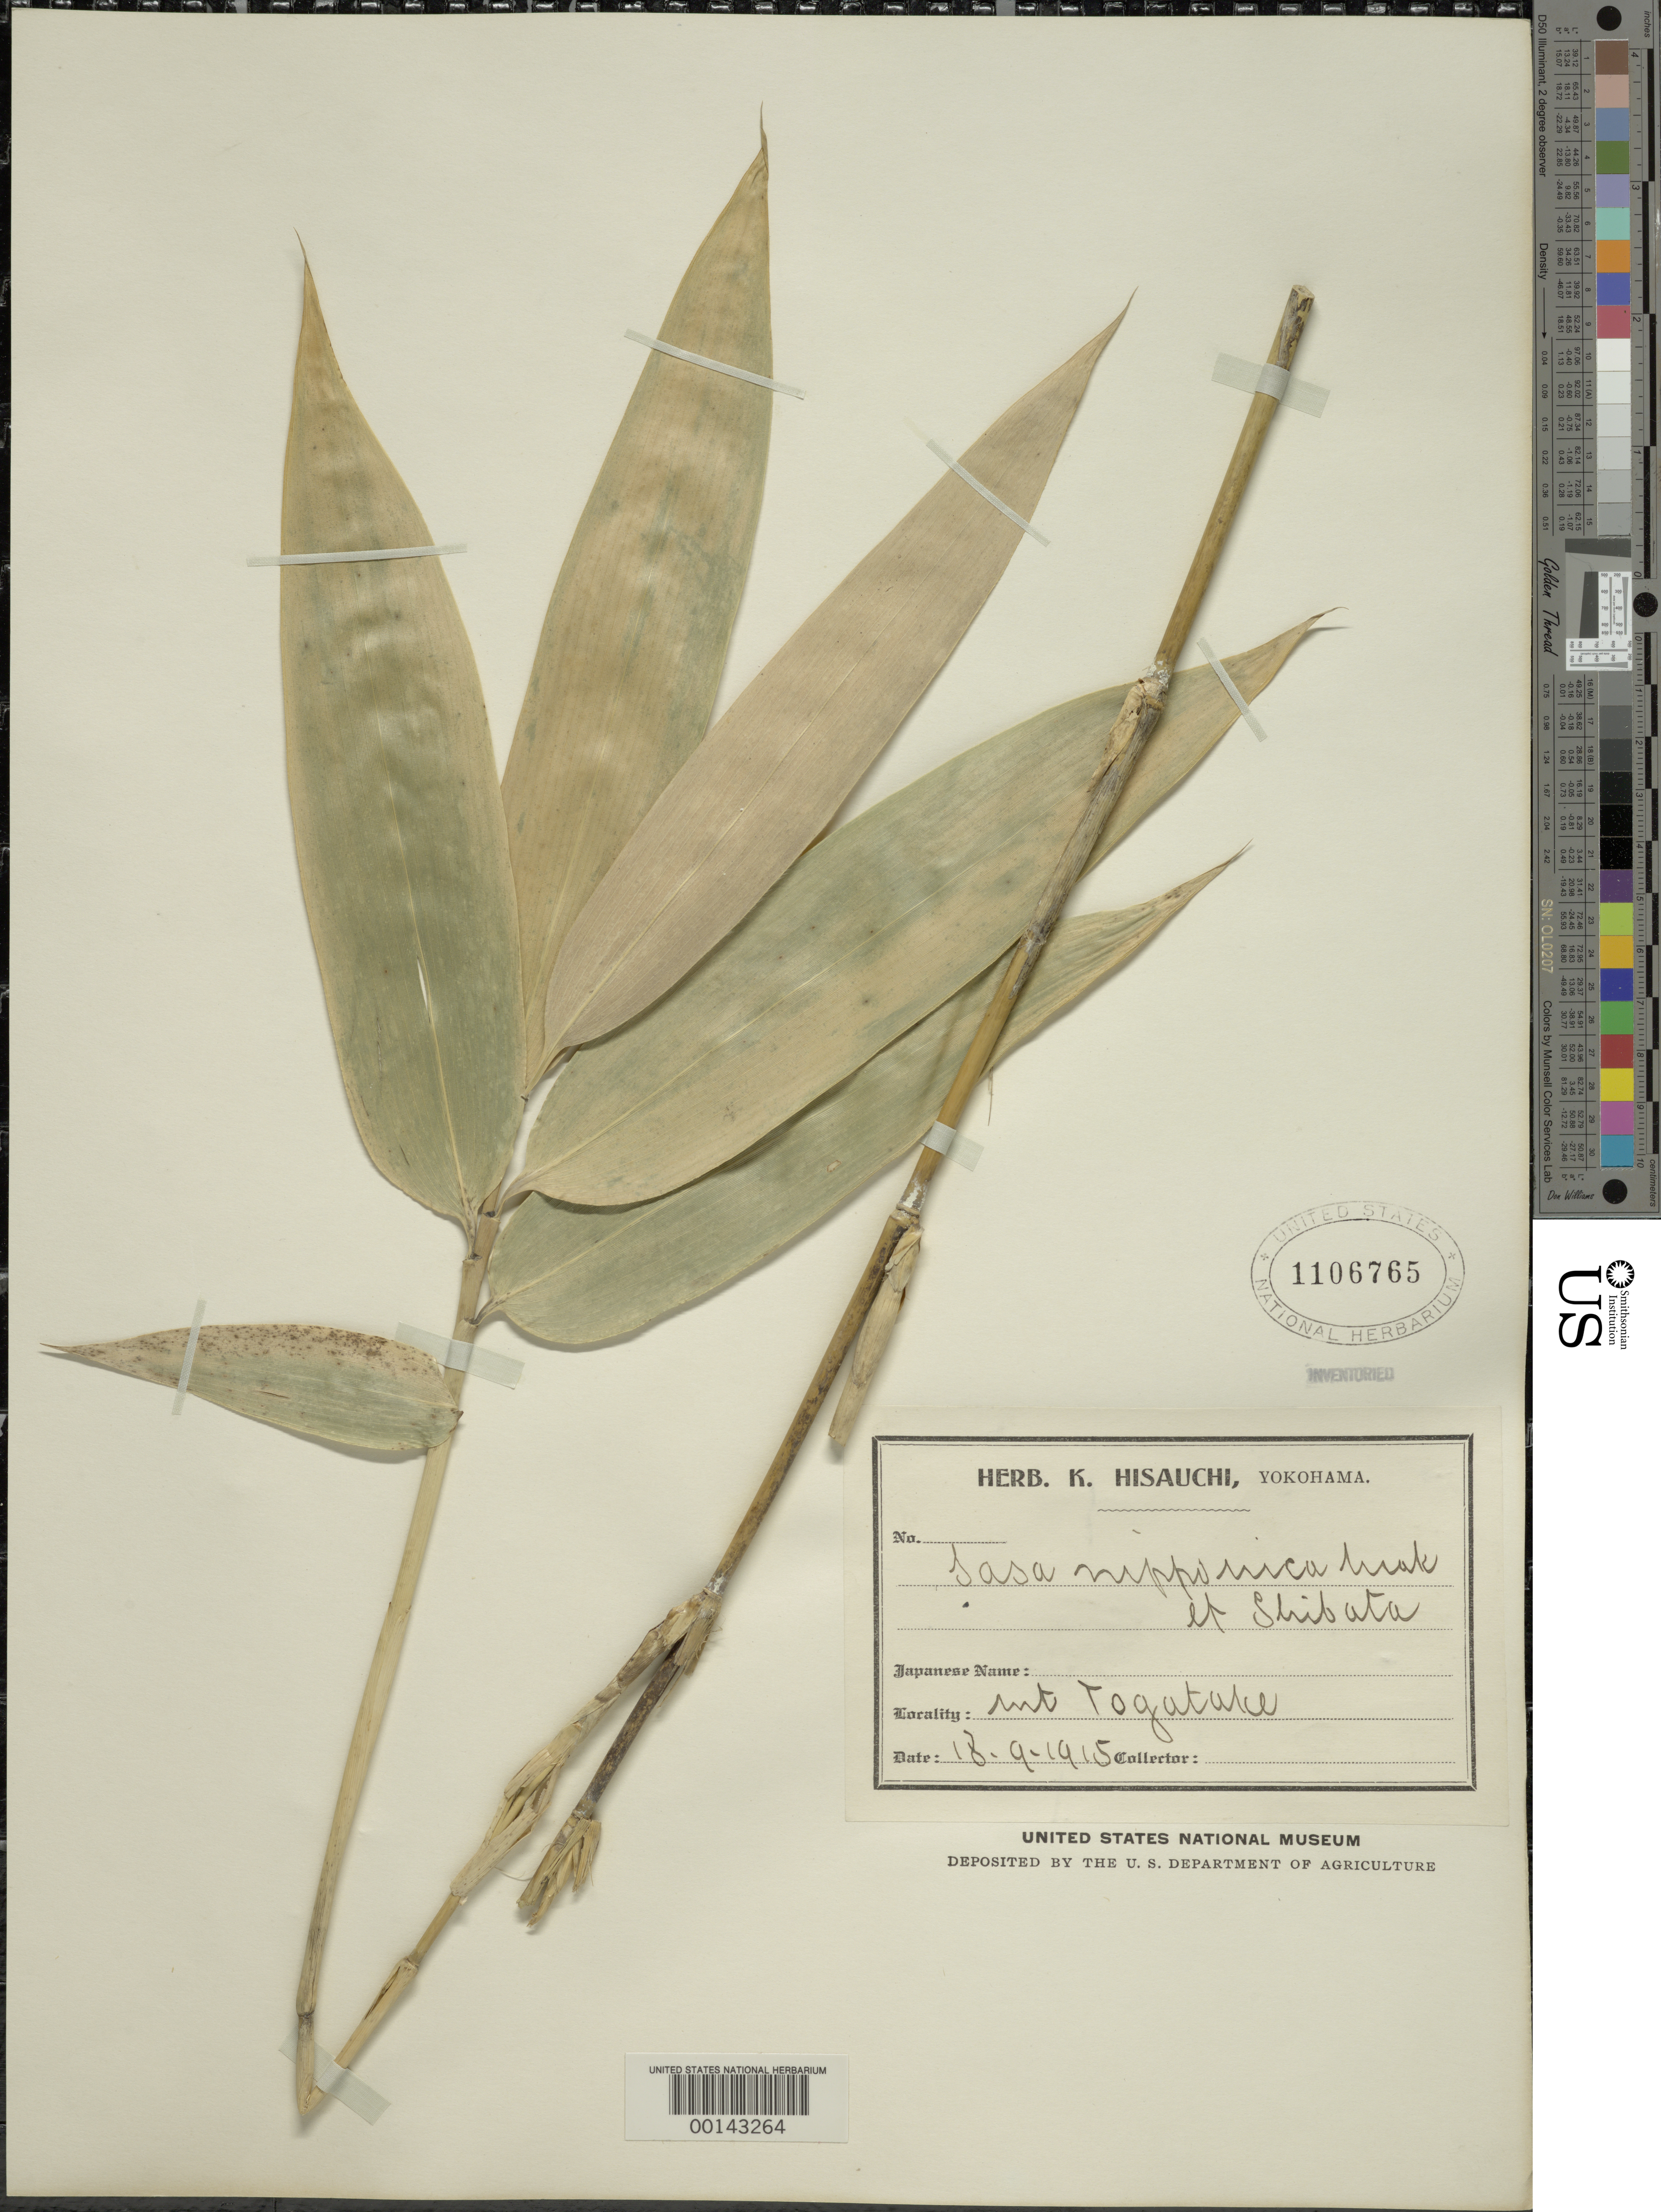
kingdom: Plantae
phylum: Tracheophyta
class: Liliopsida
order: Poales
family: Poaceae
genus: Sasa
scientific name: Sasa nipponica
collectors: K. Hisauchi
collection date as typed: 18 Sep 1915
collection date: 1915-09-18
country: Japan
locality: Mt. togatake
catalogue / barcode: US 1106765